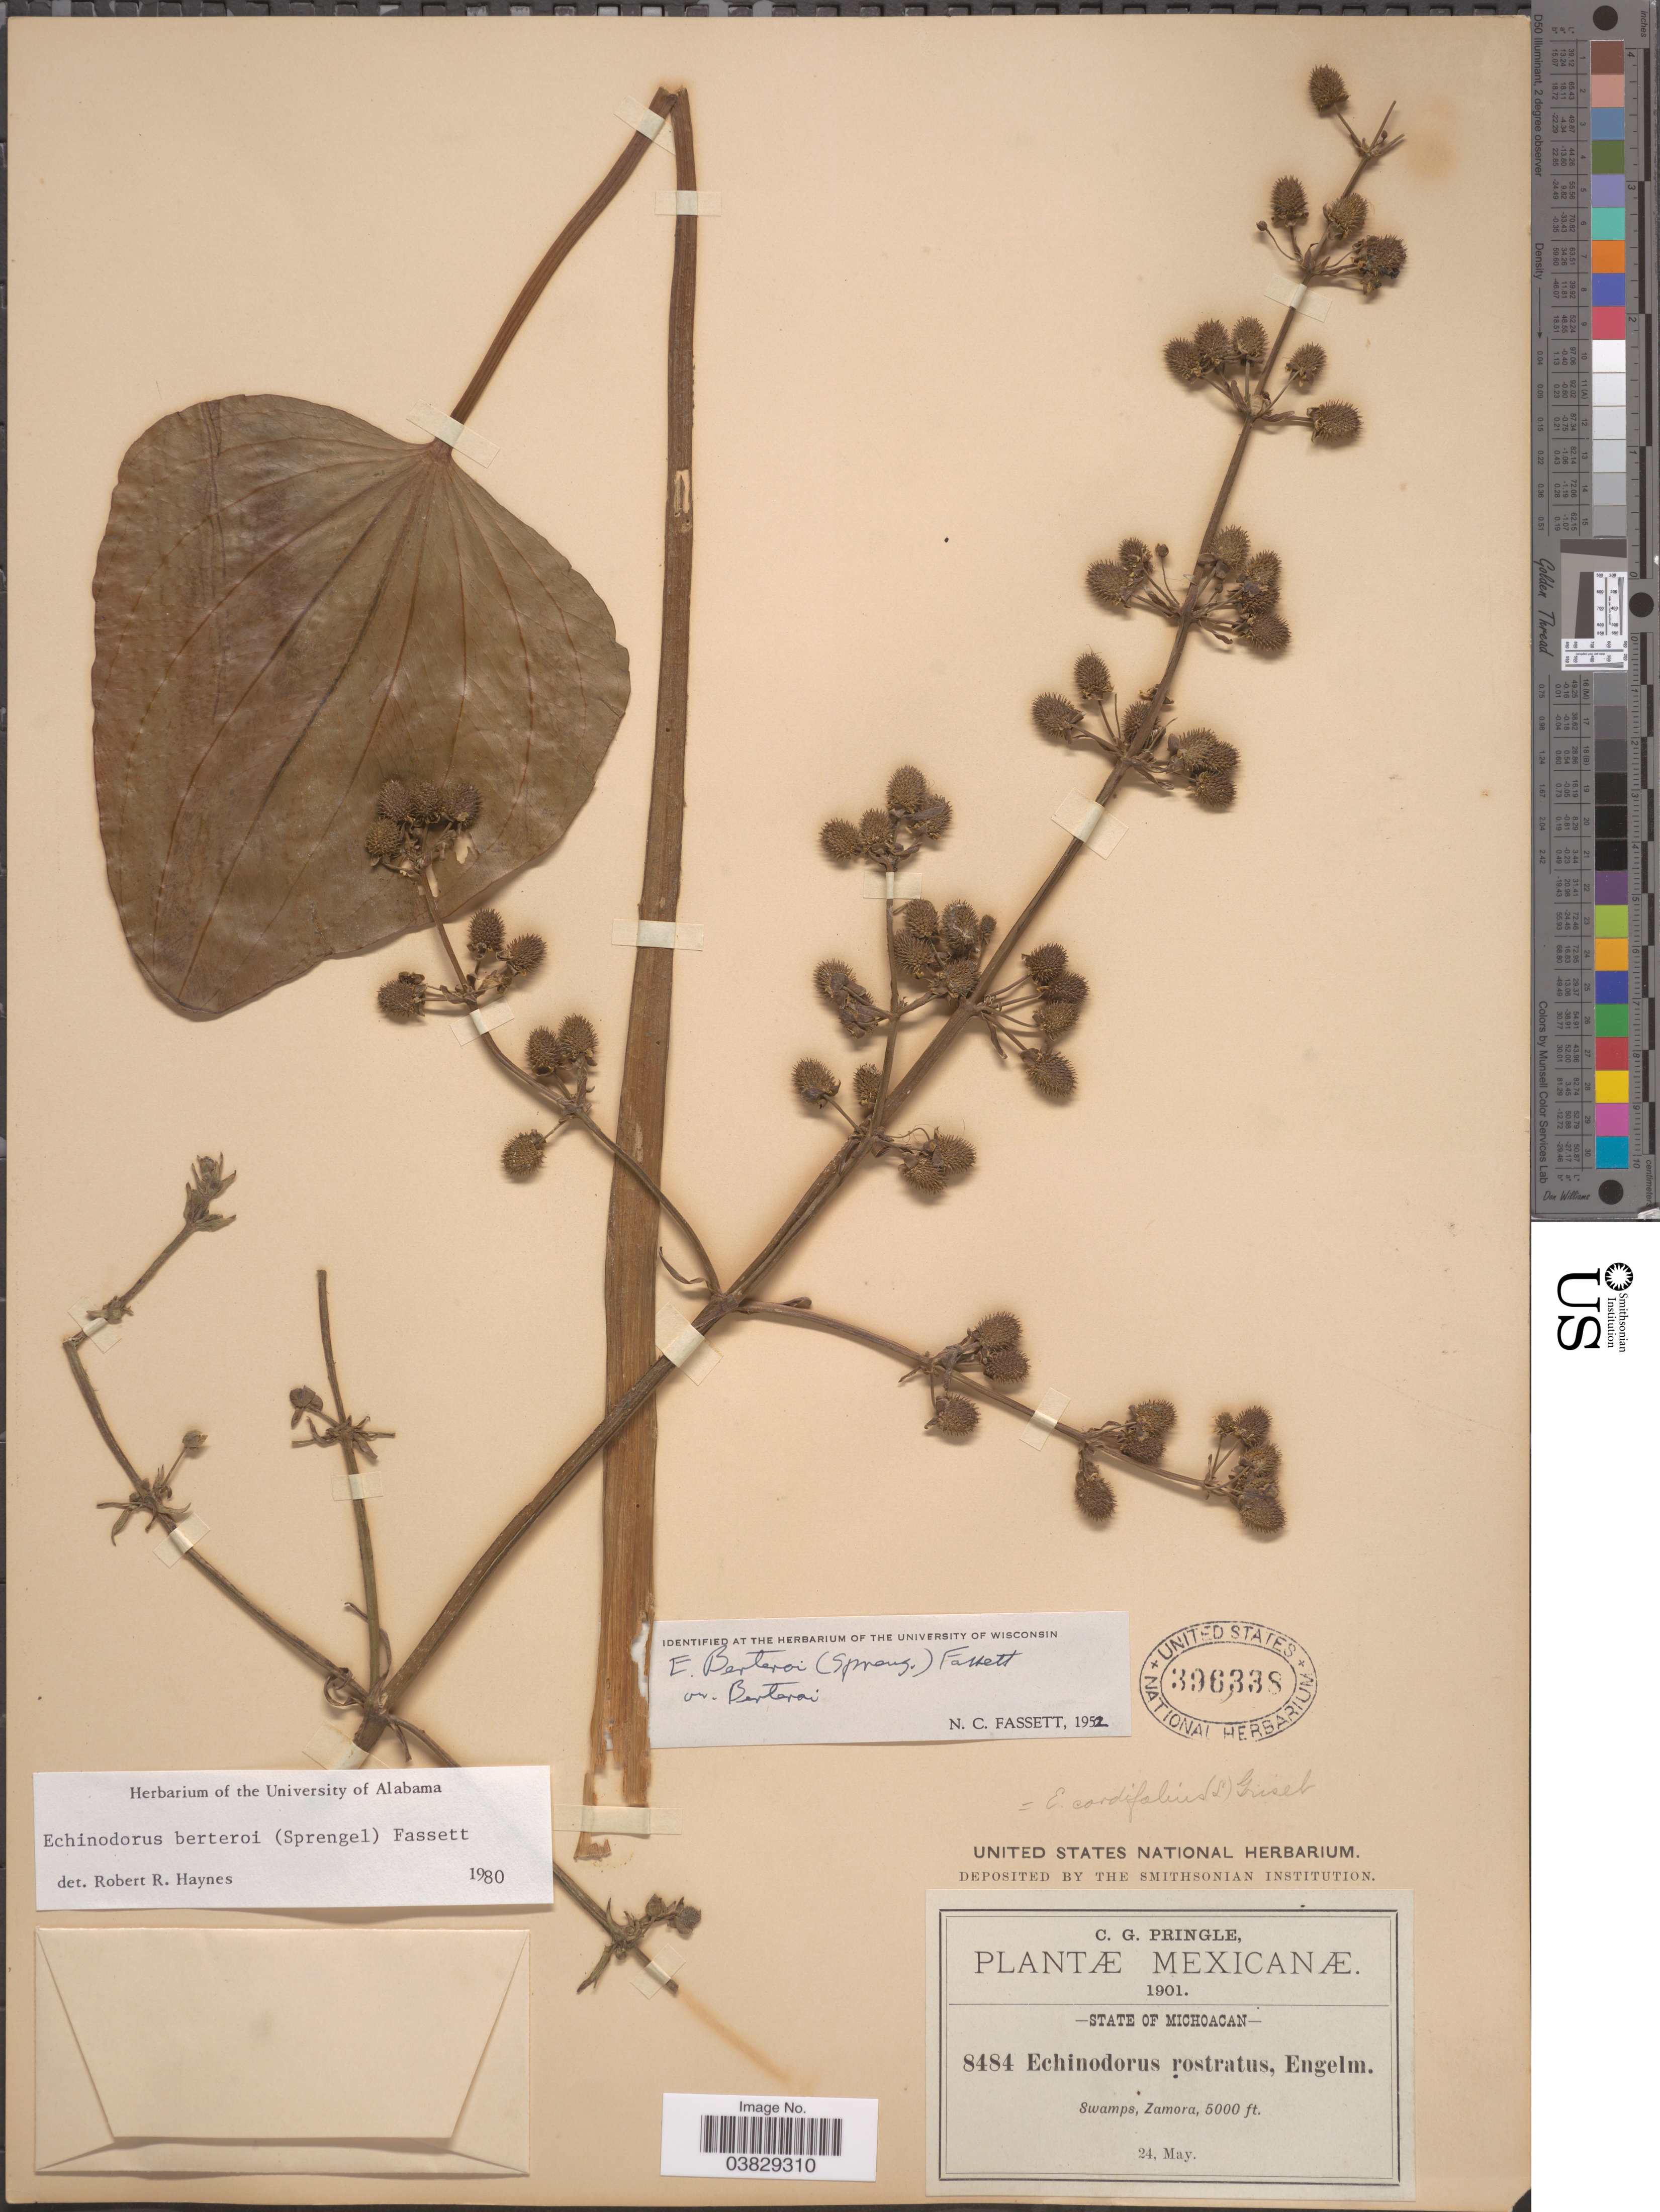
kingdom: Plantae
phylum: Tracheophyta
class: Liliopsida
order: Alismatales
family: Alismataceae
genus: Echinodorus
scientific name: Echinodorus berteroi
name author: (Spreng.) Fassett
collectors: C. G. Pringle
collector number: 8484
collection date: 1901-05-24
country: Mexico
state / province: Michoacán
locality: Swamps, Zamora.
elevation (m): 1524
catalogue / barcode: US 396338